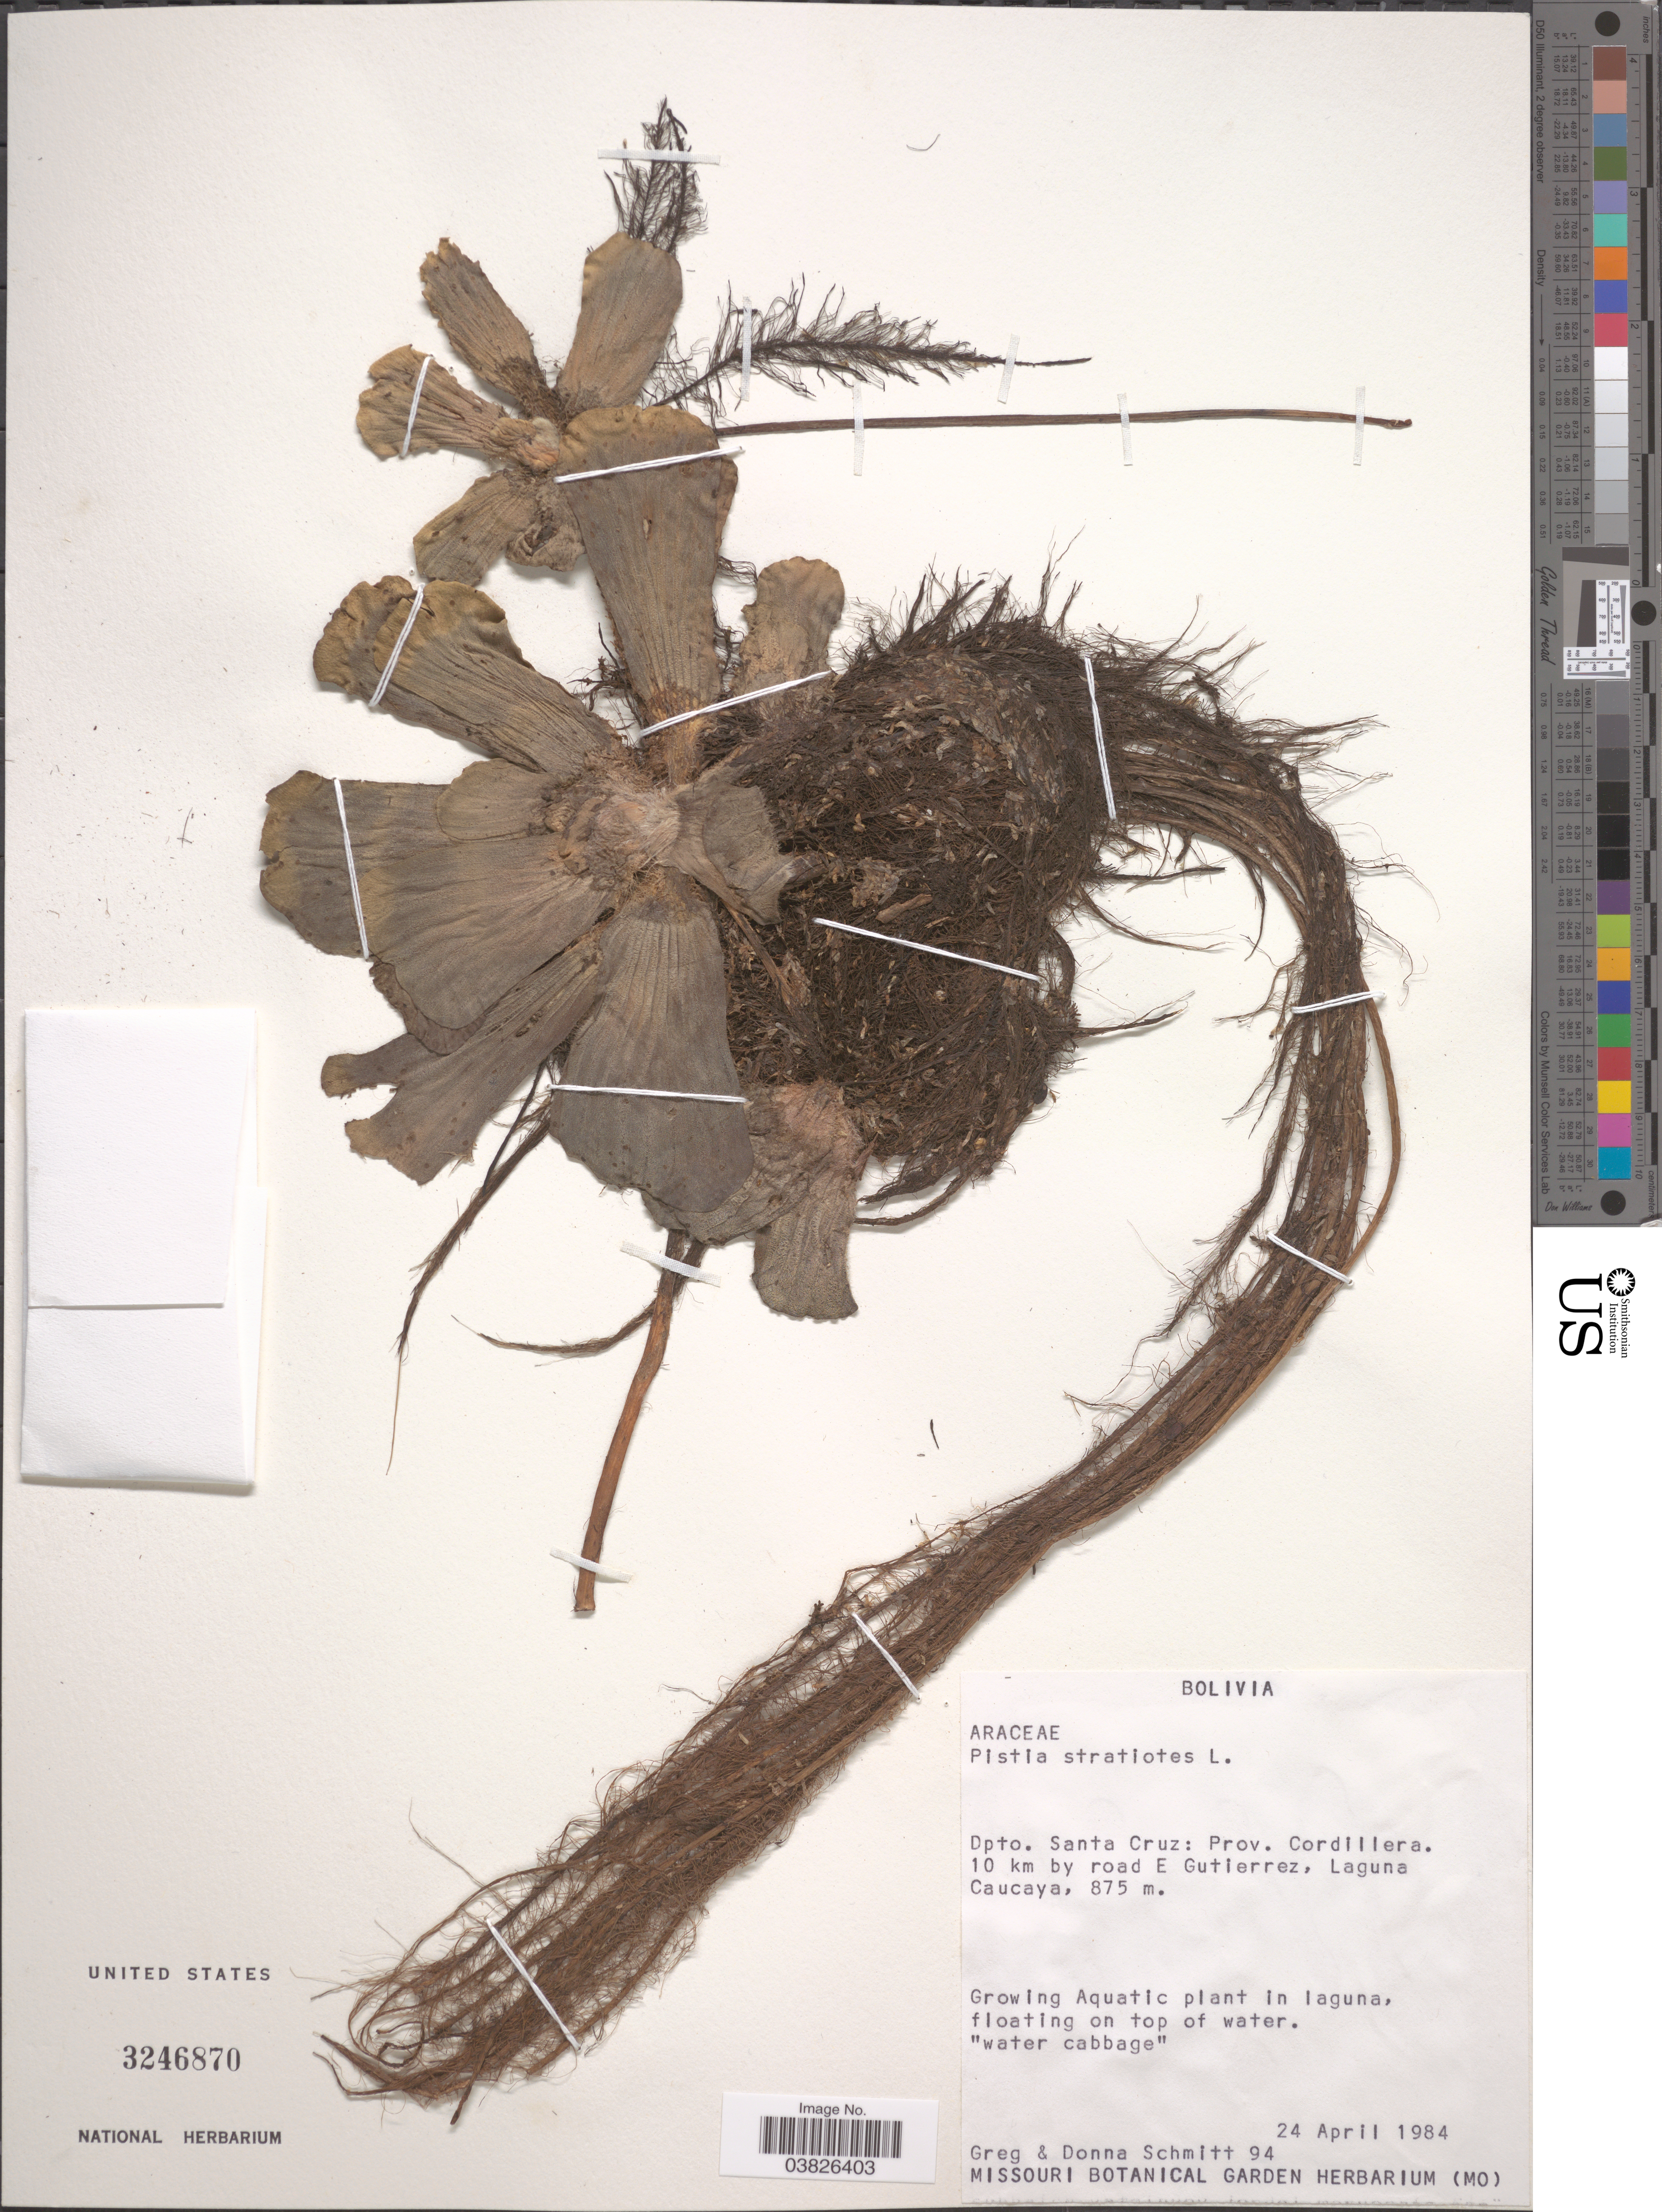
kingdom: Plantae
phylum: Tracheophyta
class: Liliopsida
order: Alismatales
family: Araceae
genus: Pistia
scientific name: Pistia stratiotes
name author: L.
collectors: G. Schmitt & D. Schmitt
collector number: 94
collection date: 1984-04-24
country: Bolivia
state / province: Santa Cruz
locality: Dpto. Santa Cruz: Prov. Cordillera. 10 km by road E Gutierrez, Laguna Caucaya.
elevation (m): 875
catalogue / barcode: US 3246870